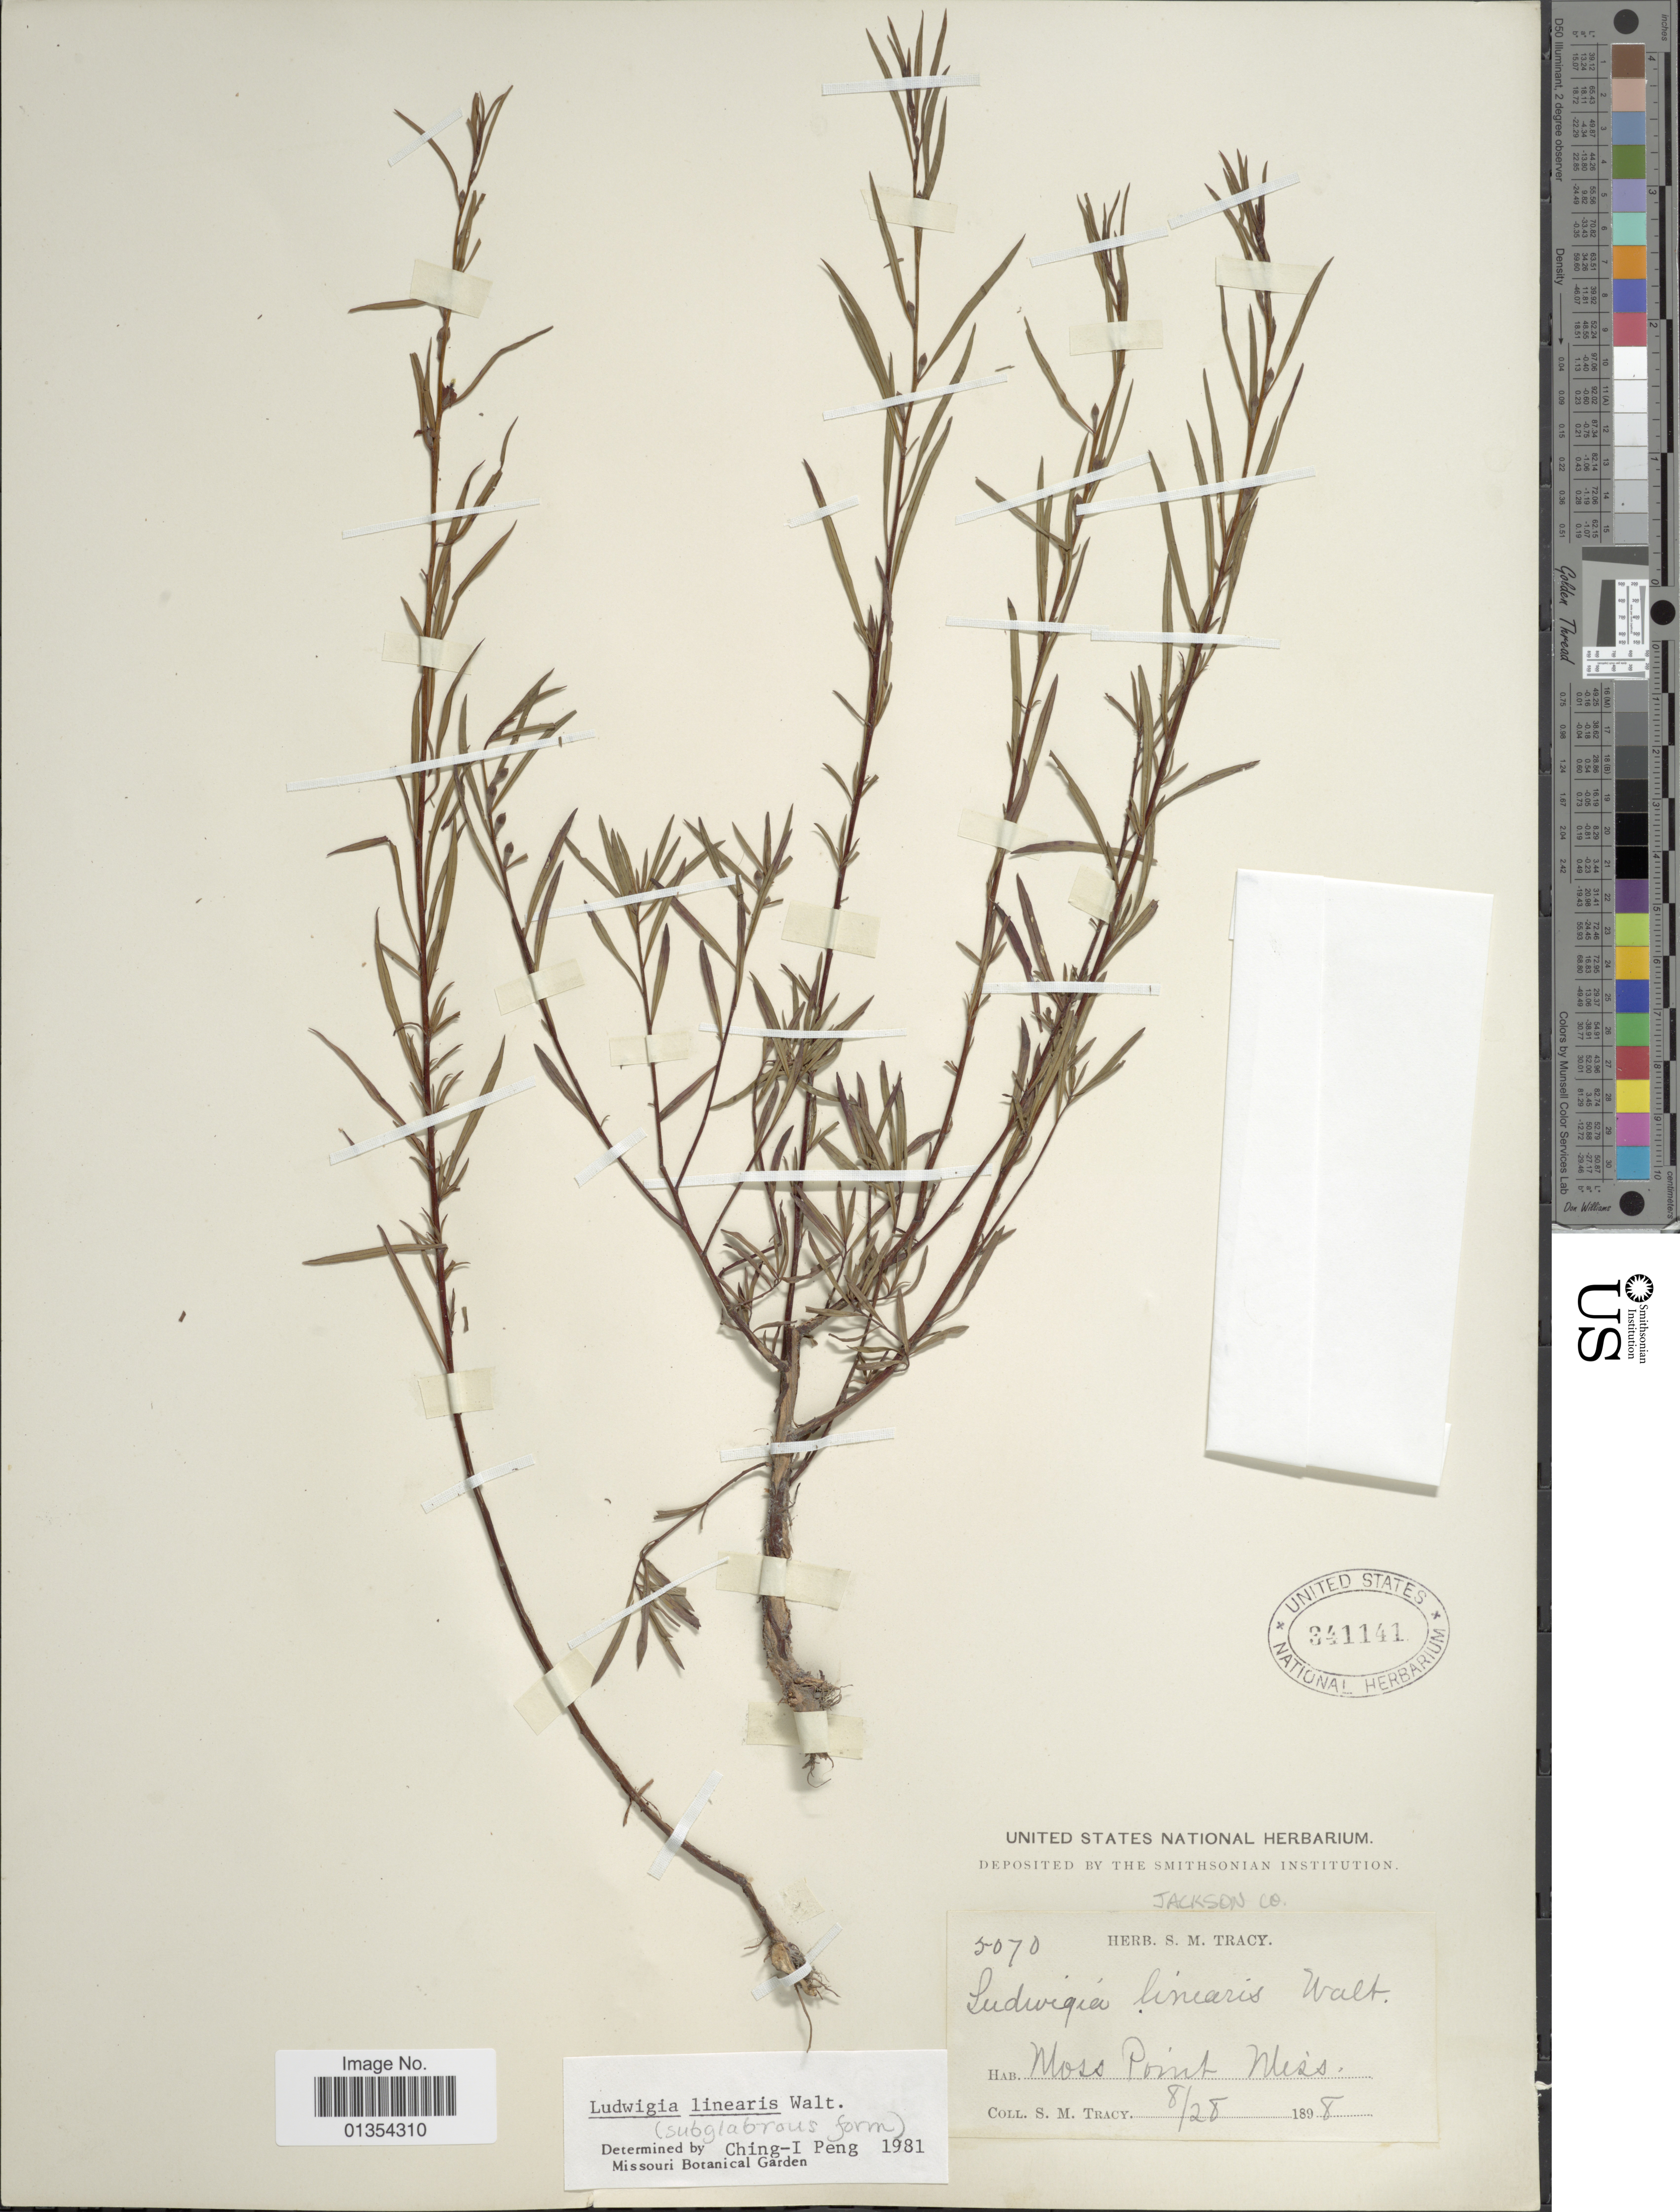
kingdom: Plantae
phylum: Tracheophyta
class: Magnoliopsida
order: Myrtales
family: Onagraceae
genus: Ludwigia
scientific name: Ludwigia linearis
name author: Walter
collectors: S. M. Tracy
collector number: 5070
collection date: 1898-08-28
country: United States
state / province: Mississippi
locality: Jackson Co., Moss Point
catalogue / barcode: US 341141